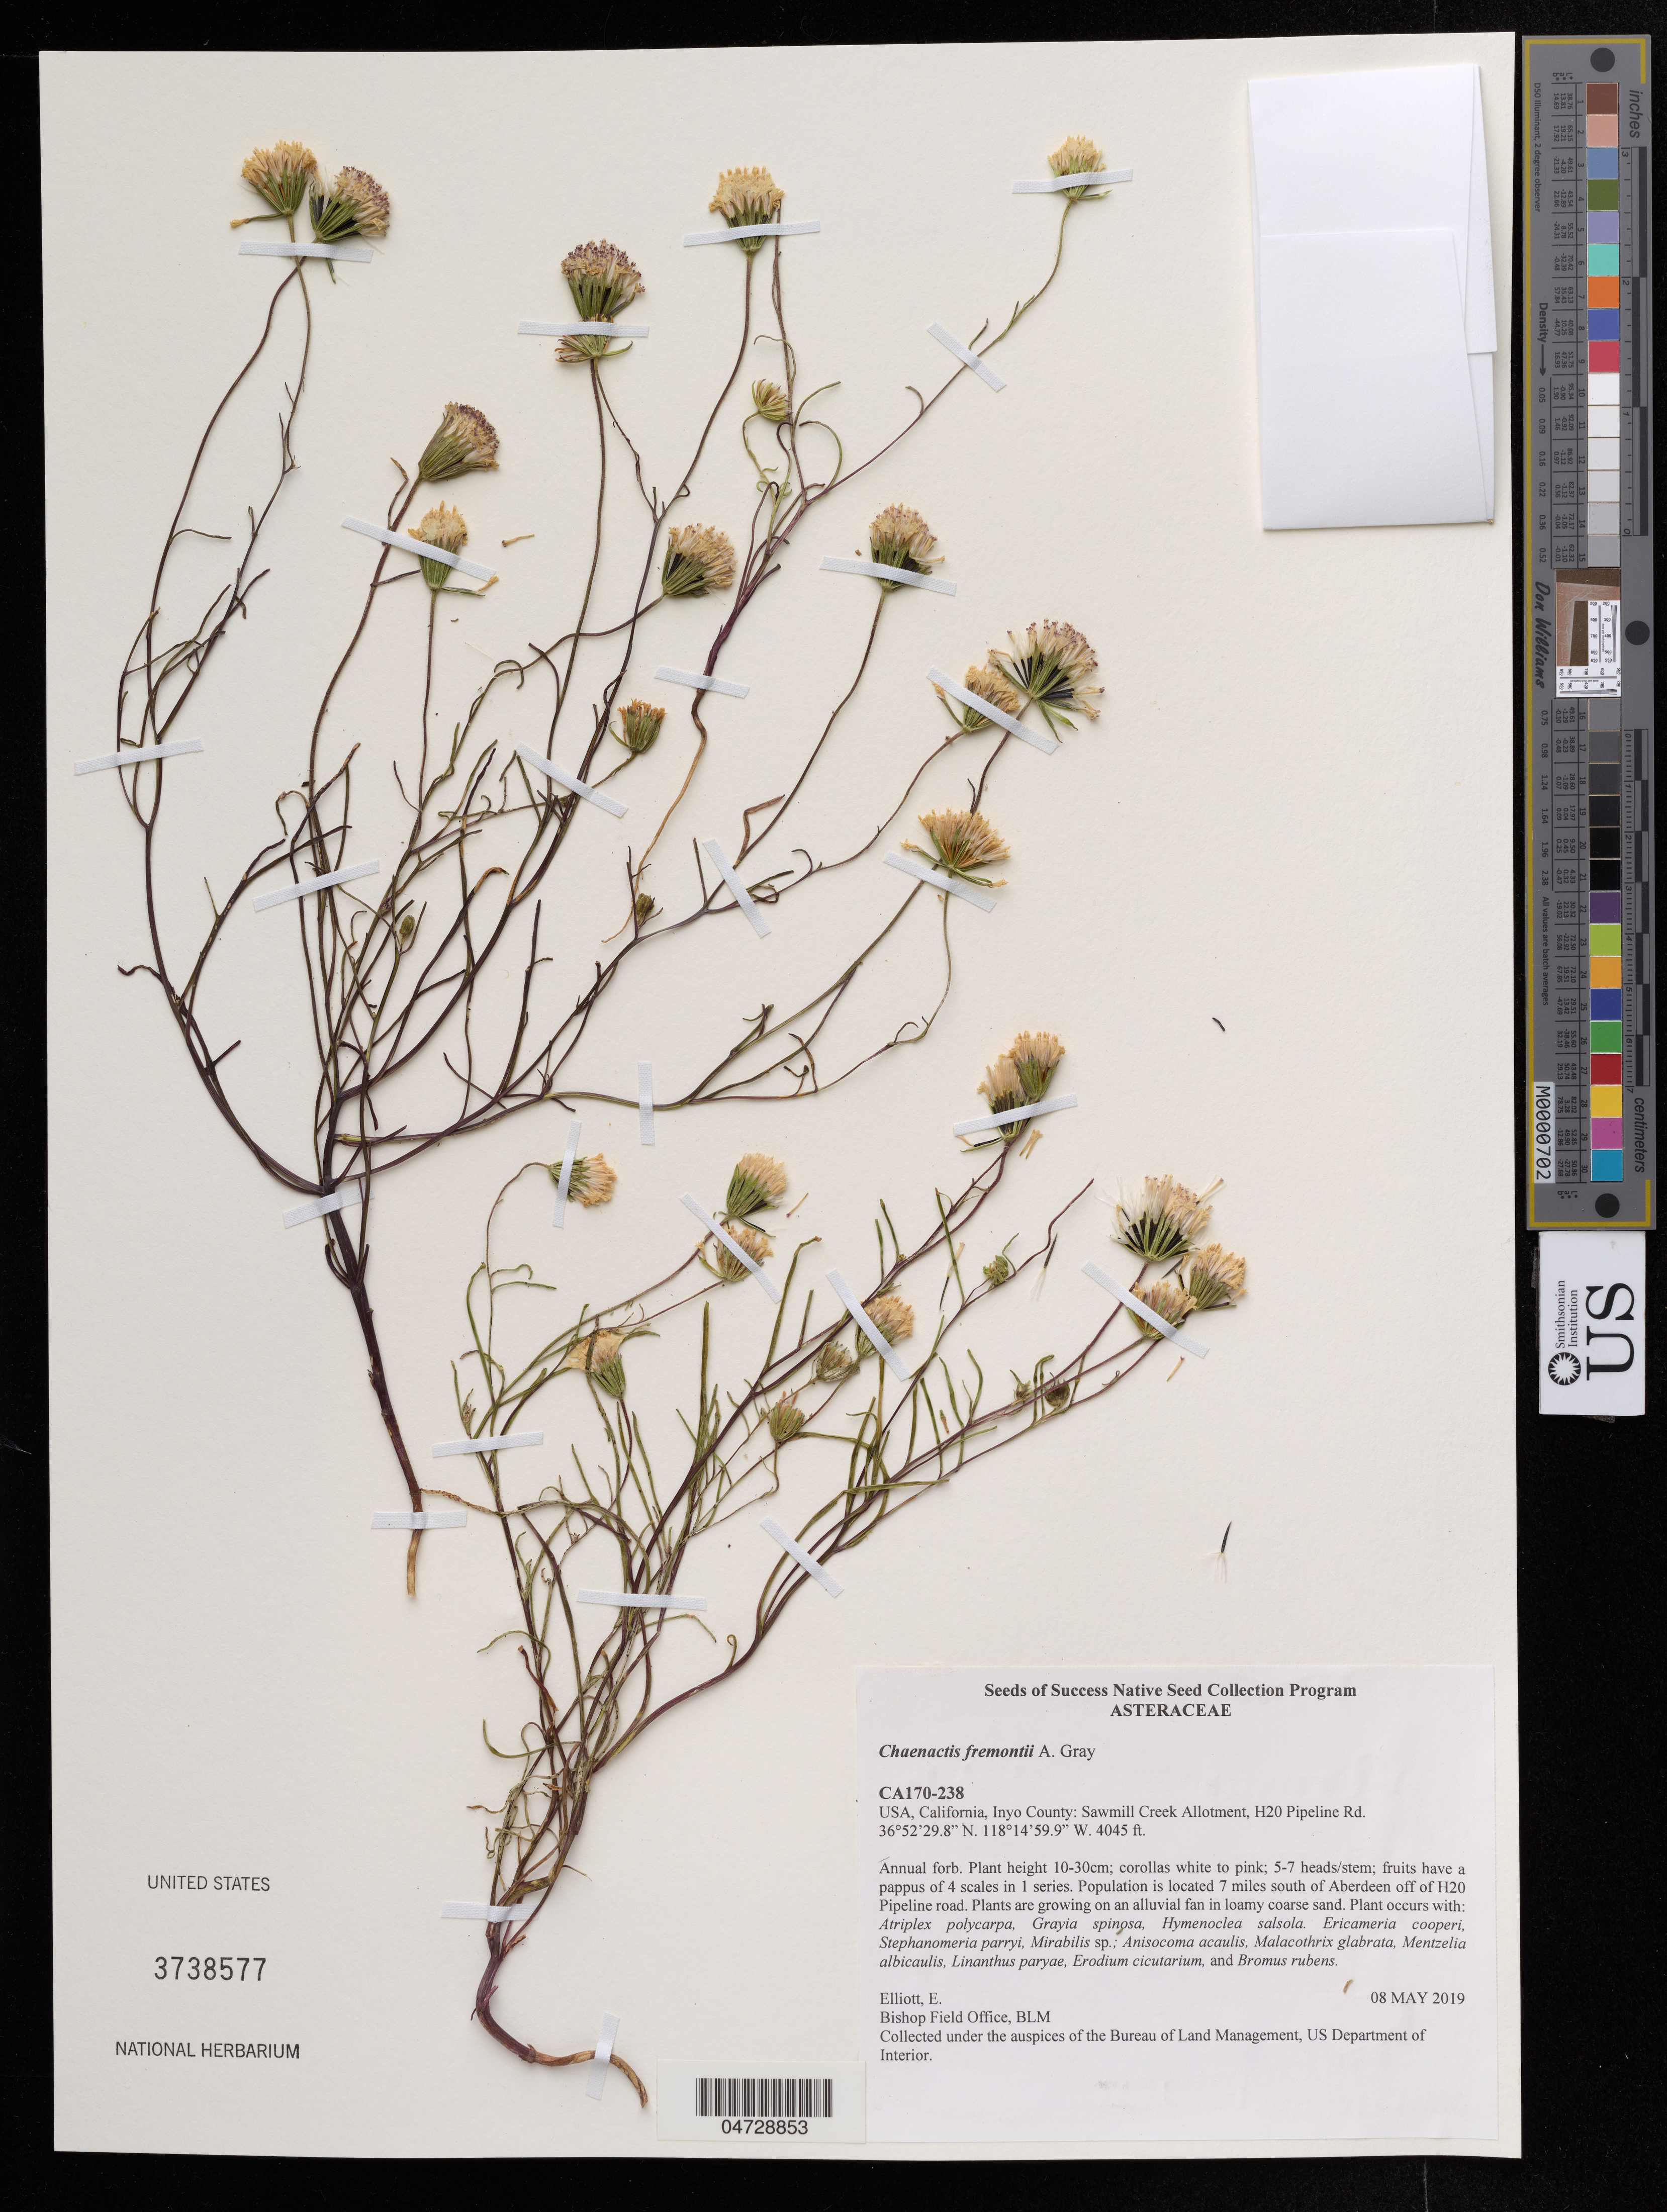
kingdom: Plantae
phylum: Tracheophyta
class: Magnoliopsida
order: Asterales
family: Asteraceae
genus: Chaenactis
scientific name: Chaenactis fremontii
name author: A. Gray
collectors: E. Elliott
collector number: CA170-238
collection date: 2019-05-08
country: United States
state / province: California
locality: Inyo County: Sawmill Creek Allotment, H20 Pipeline Rd.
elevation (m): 1233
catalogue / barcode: US 3738577